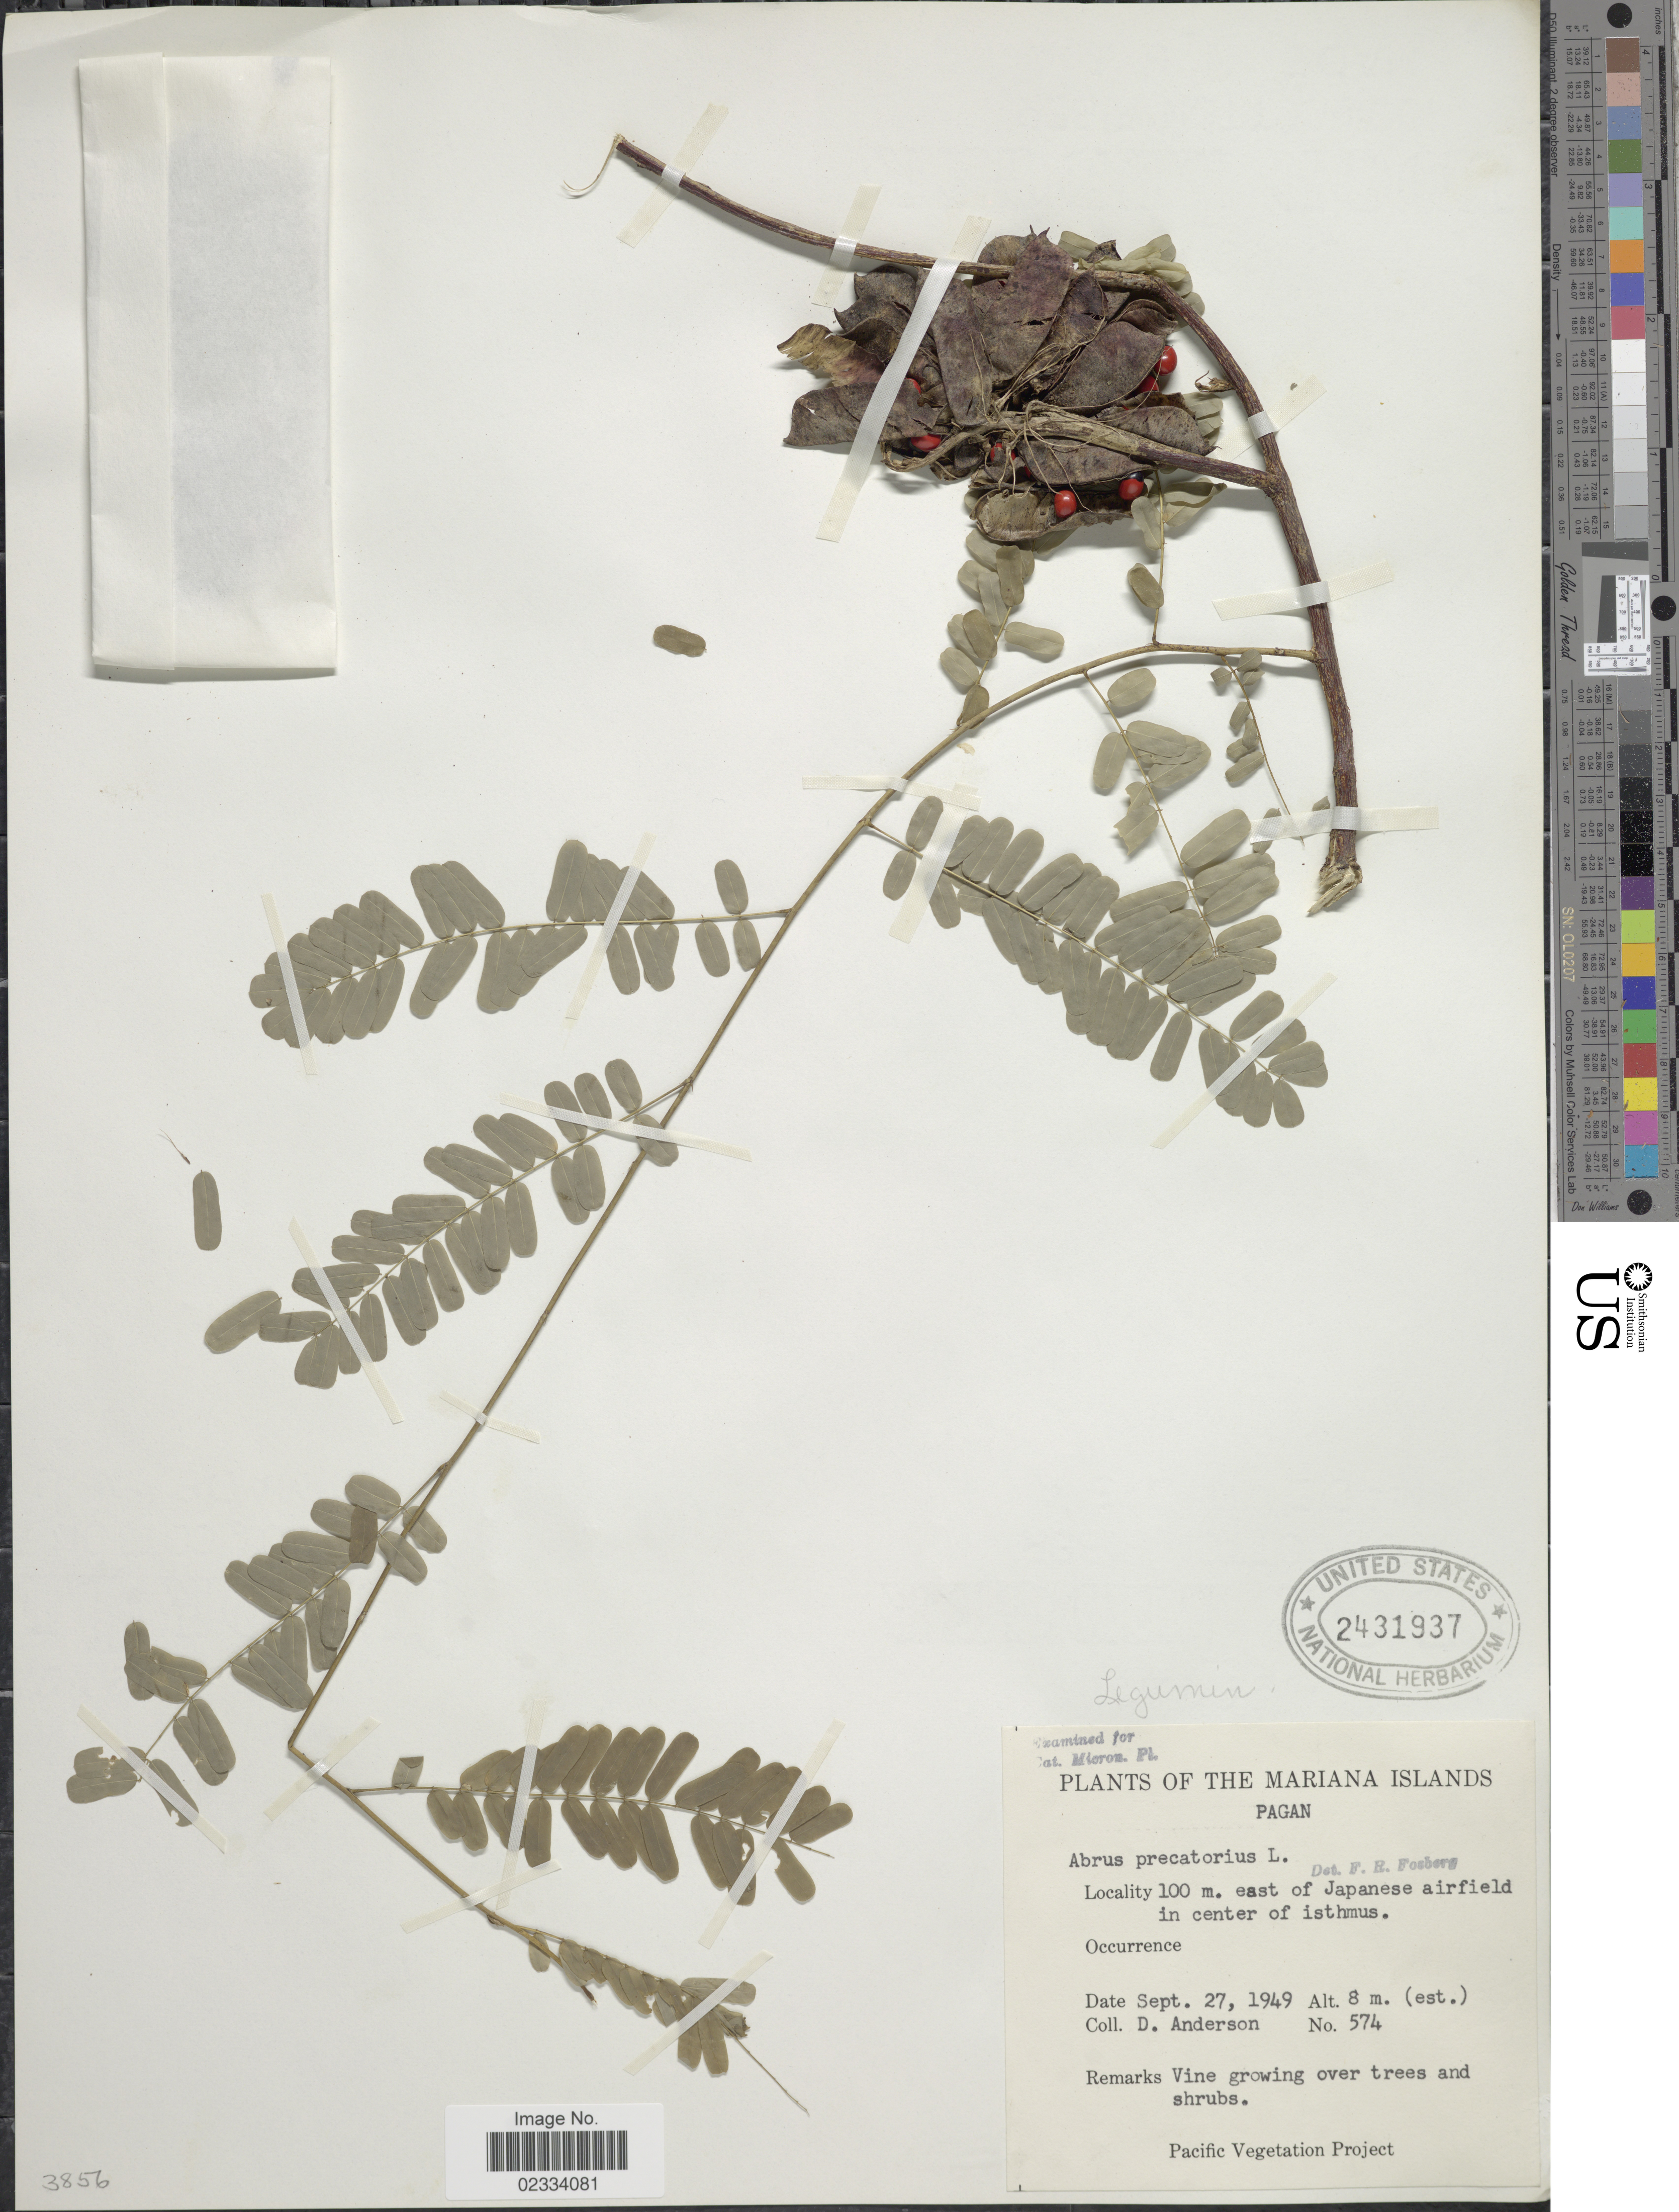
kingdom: Plantae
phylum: Tracheophyta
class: Magnoliopsida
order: Fabales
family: Fabaceae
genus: Abrus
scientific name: Abrus precatorius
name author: L.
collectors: D. Anderson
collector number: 574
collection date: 1949-09-27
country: Northern Mariana Islands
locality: Mariana Islands. Pagan. 100 m. east of Japanese airfield in center of isthmus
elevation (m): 8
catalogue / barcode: US 2431937